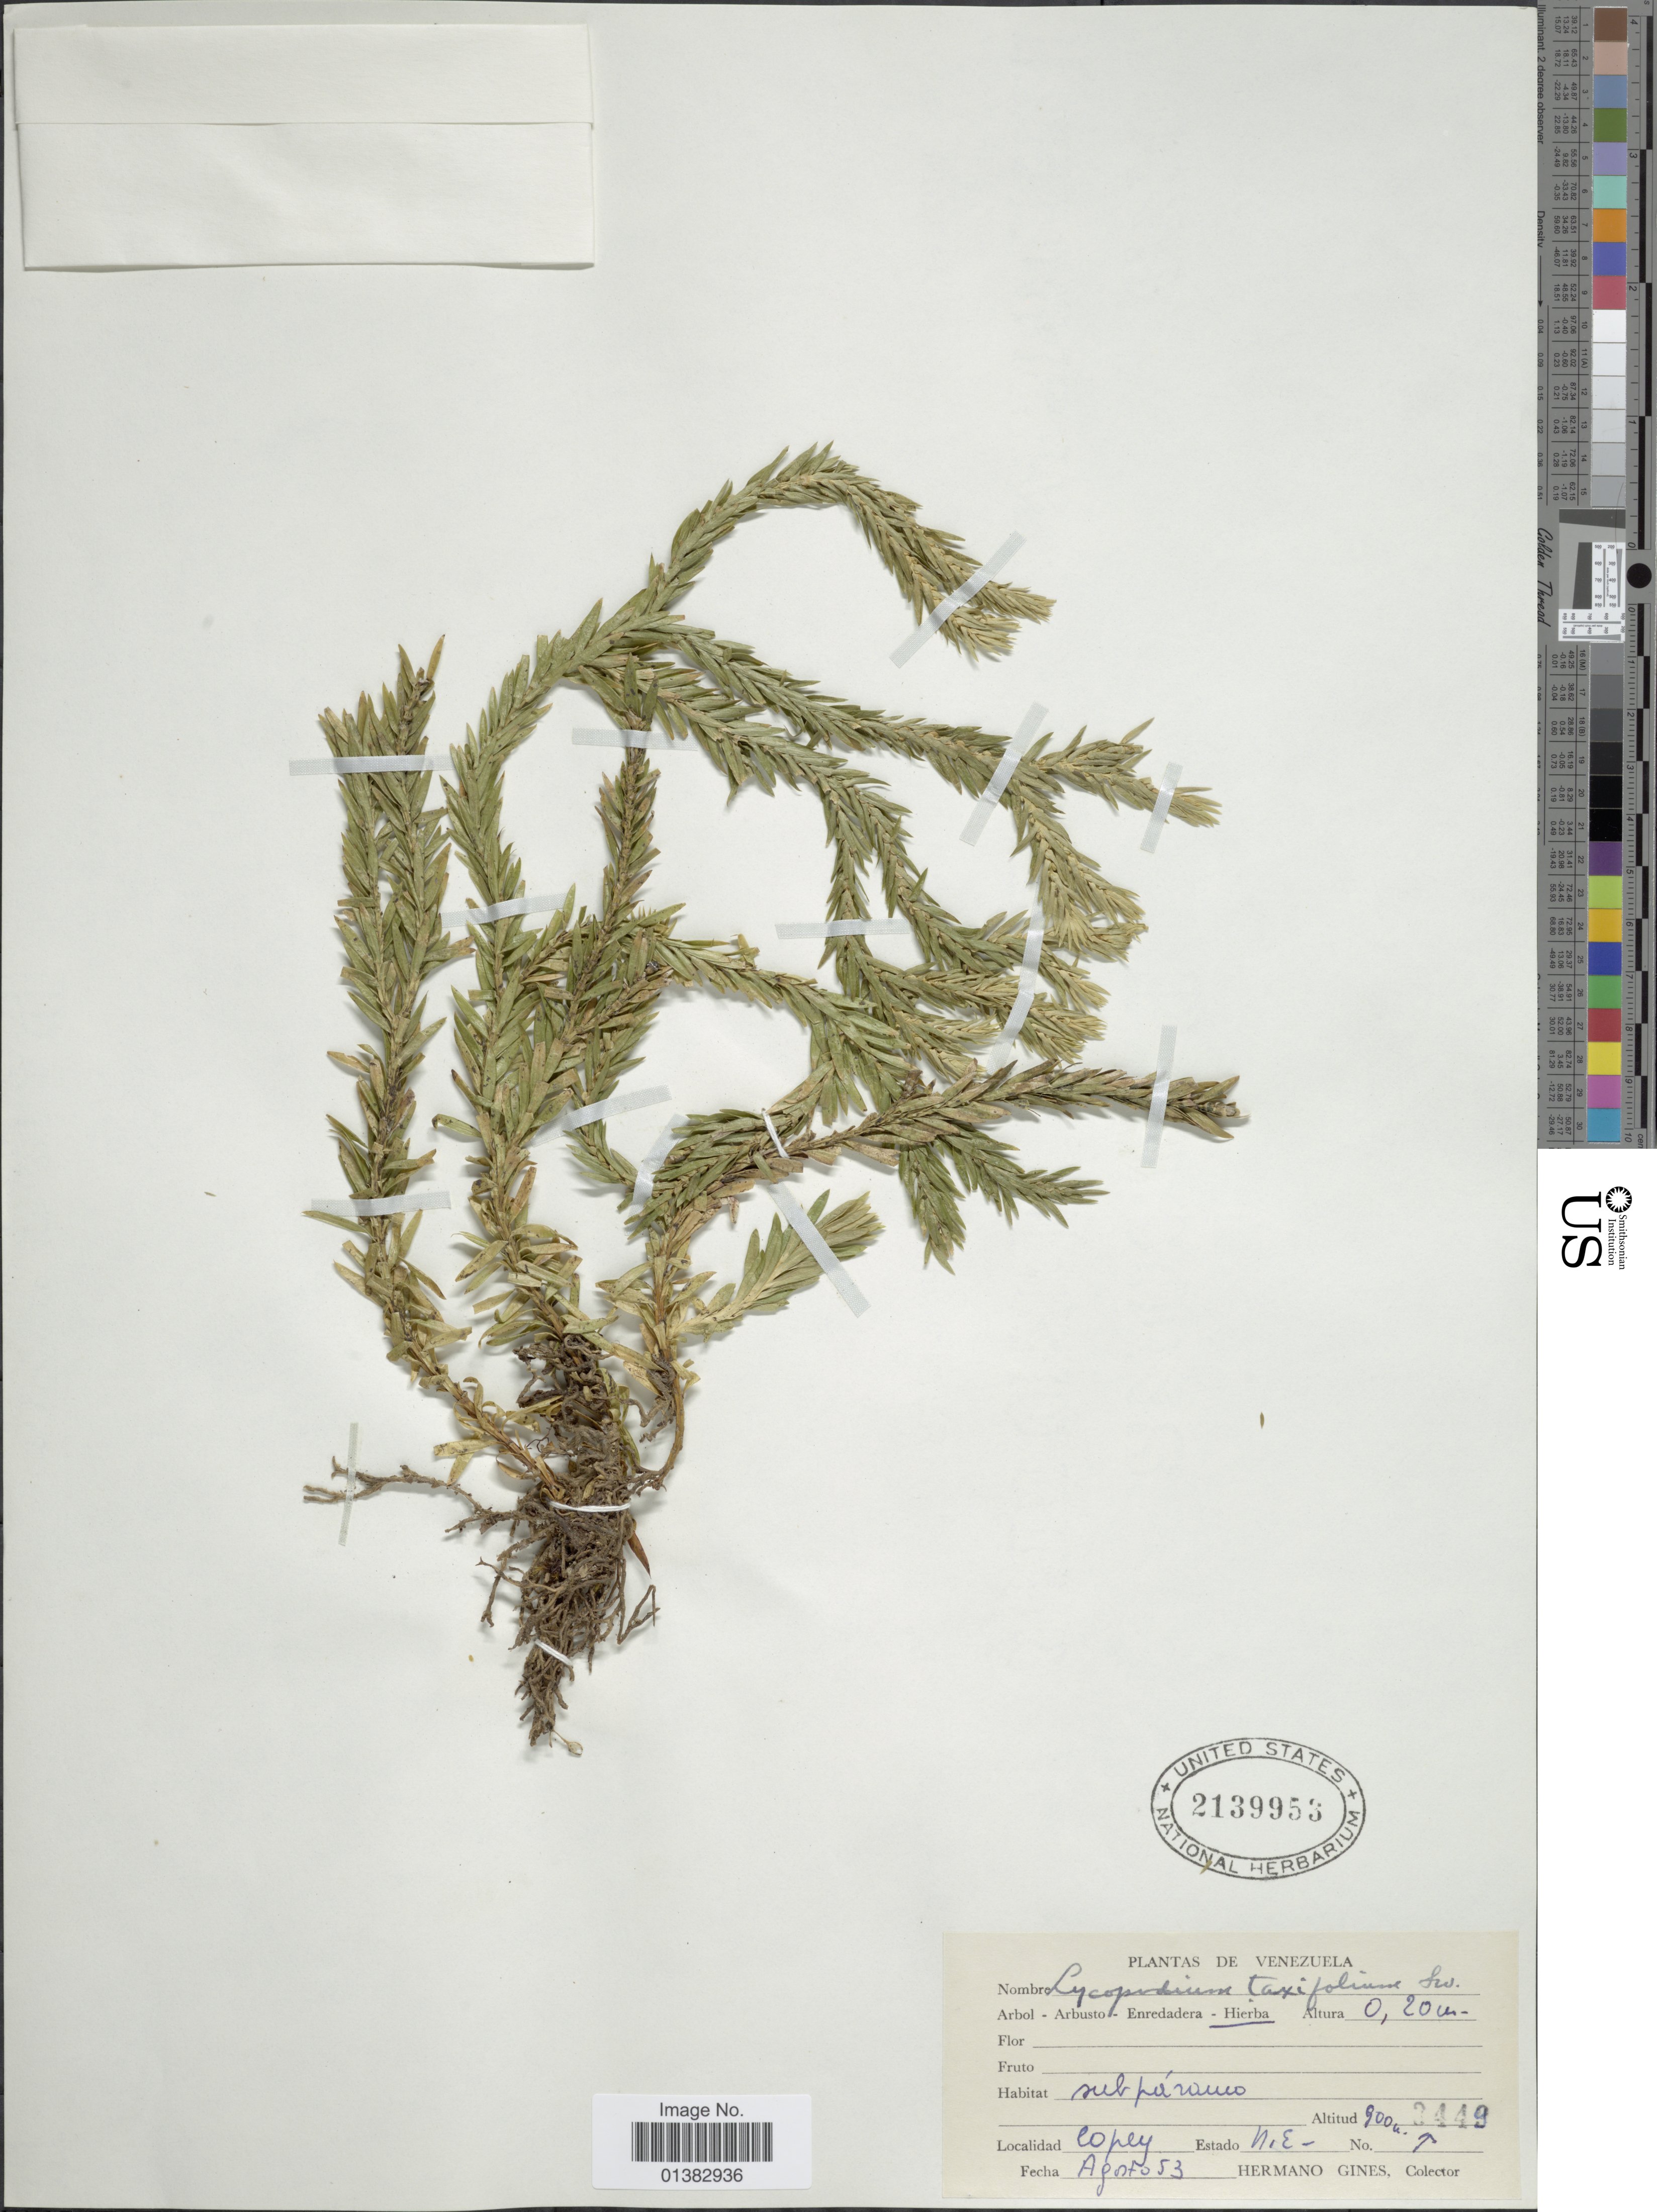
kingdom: Plantae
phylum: Tracheophyta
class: Lycopodiopsida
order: Lycopodiales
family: Lycopodiaceae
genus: Phlegmariurus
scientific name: Phlegmariurus taxifolius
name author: (Sw.) Á. Löve & D. Löve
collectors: Bro. Gines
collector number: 3449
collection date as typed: Transcribed d/m/y: /8/53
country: Venezuela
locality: Copey, Estado N.E.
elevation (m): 900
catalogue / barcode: US 2139953